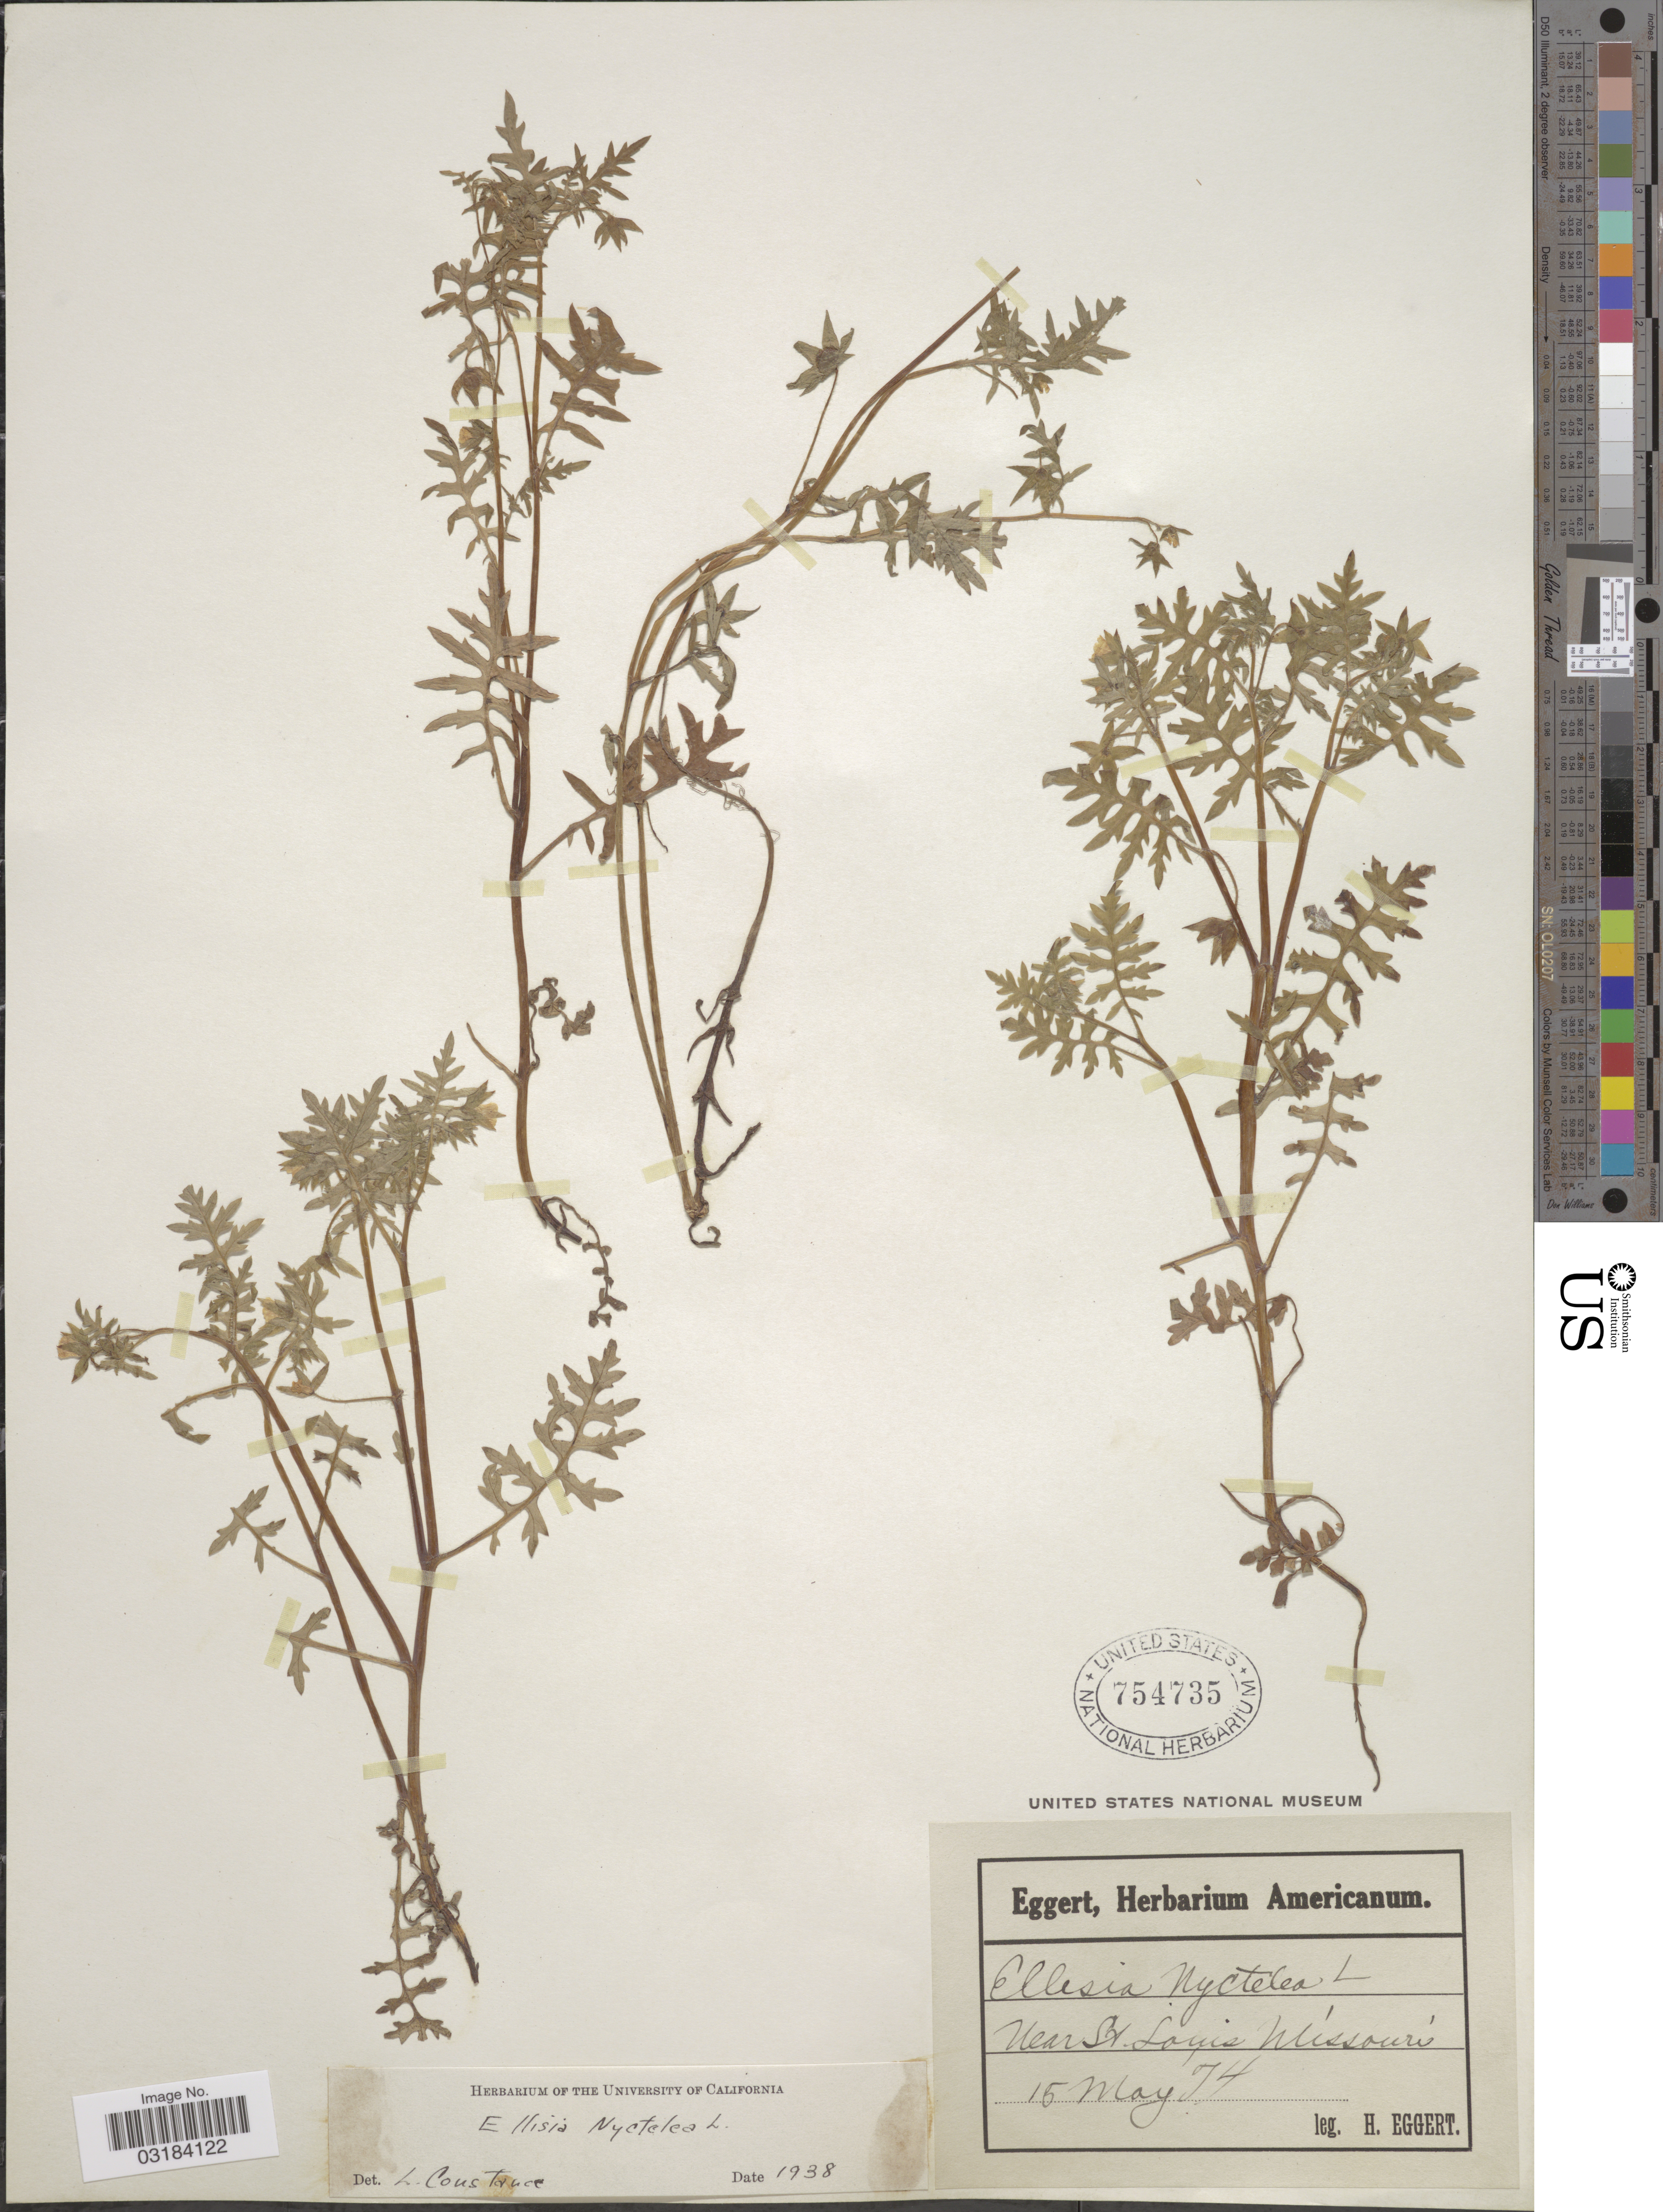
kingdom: Plantae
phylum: Tracheophyta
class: Magnoliopsida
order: Boraginales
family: Hydrophyllaceae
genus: Ellisia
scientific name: Ellisia nyctelea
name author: L.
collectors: H. Eggert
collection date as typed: Transcribed d/m/y: 15/5/74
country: United States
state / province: Missouri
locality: Near St. Louis.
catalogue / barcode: US 754735